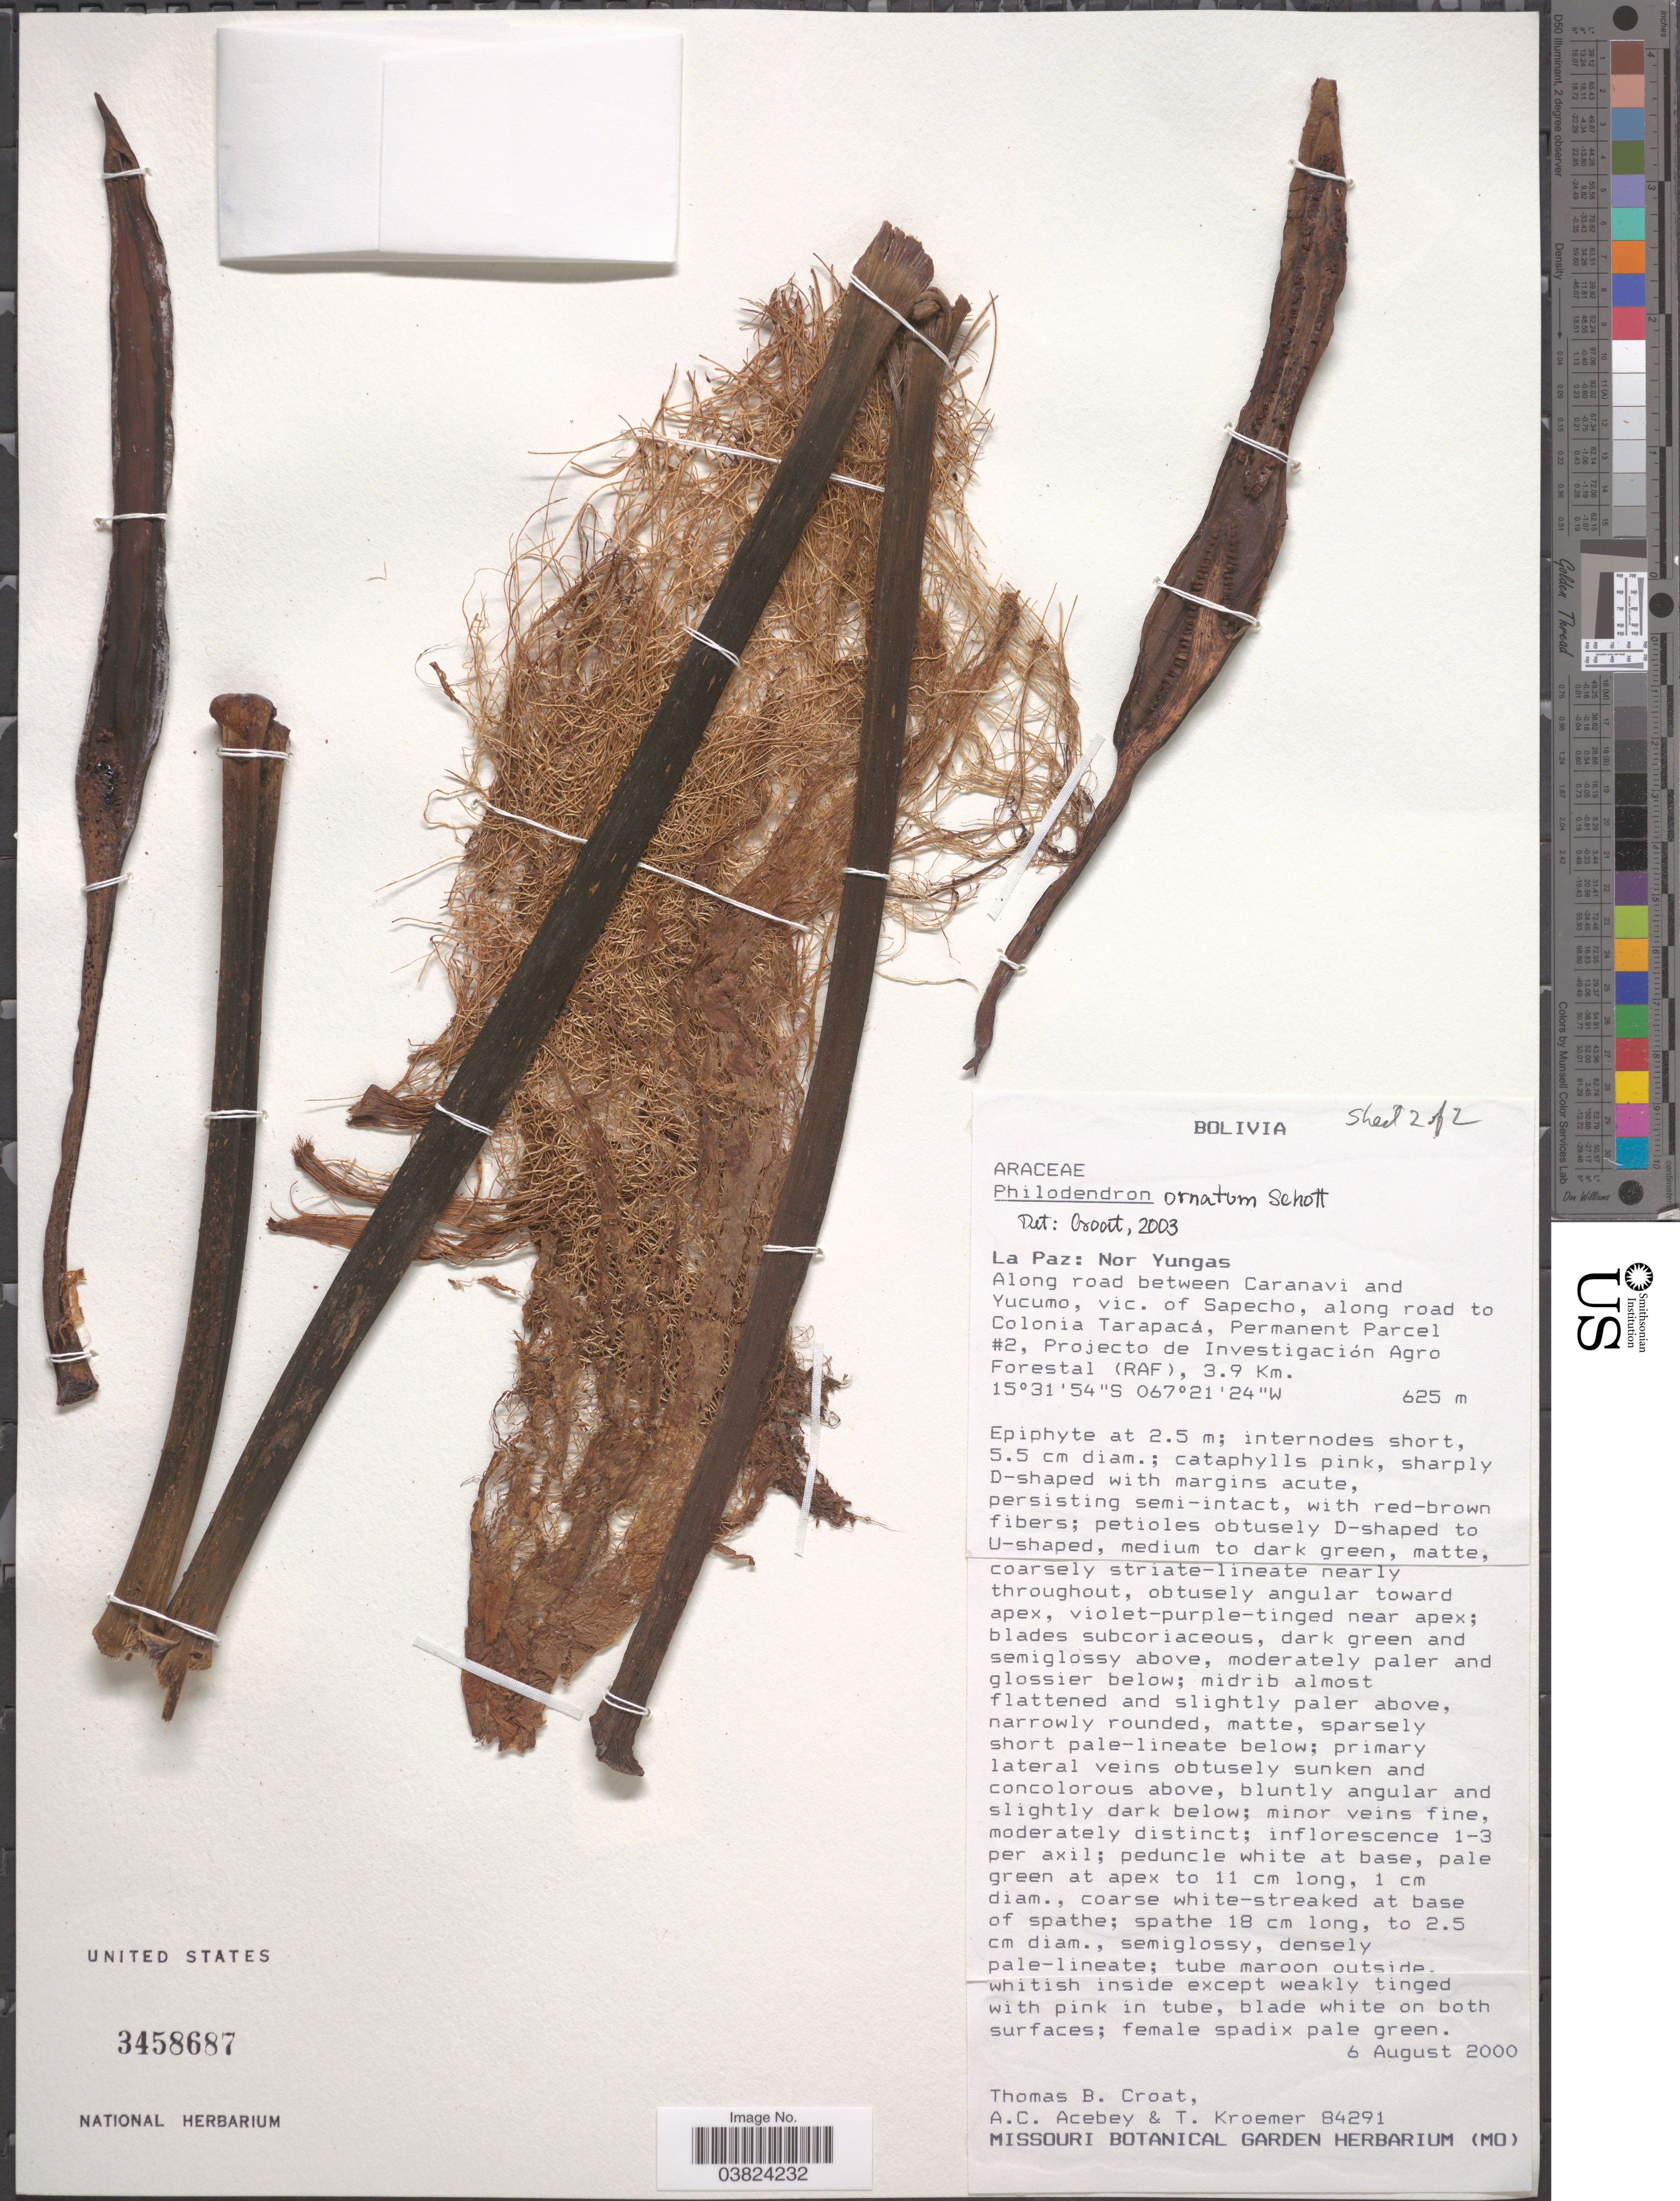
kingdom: Plantae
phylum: Tracheophyta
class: Liliopsida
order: Alismatales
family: Araceae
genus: Philodendron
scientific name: Philodendron ornatum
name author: Schott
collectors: T. B. Croat, A. Acebey & T. Kroemer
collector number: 84291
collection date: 2000-08-06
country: Bolivia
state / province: La Paz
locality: Nor Yungas. Along road between Caranavi and Yucumo, vic. of Sapecho, along road to Colonia Tarapacá, Permanent Parcel #2, Projecto de Investigación Agro Forestal (RAF), 3.9 Km.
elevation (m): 625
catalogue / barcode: US 3458687